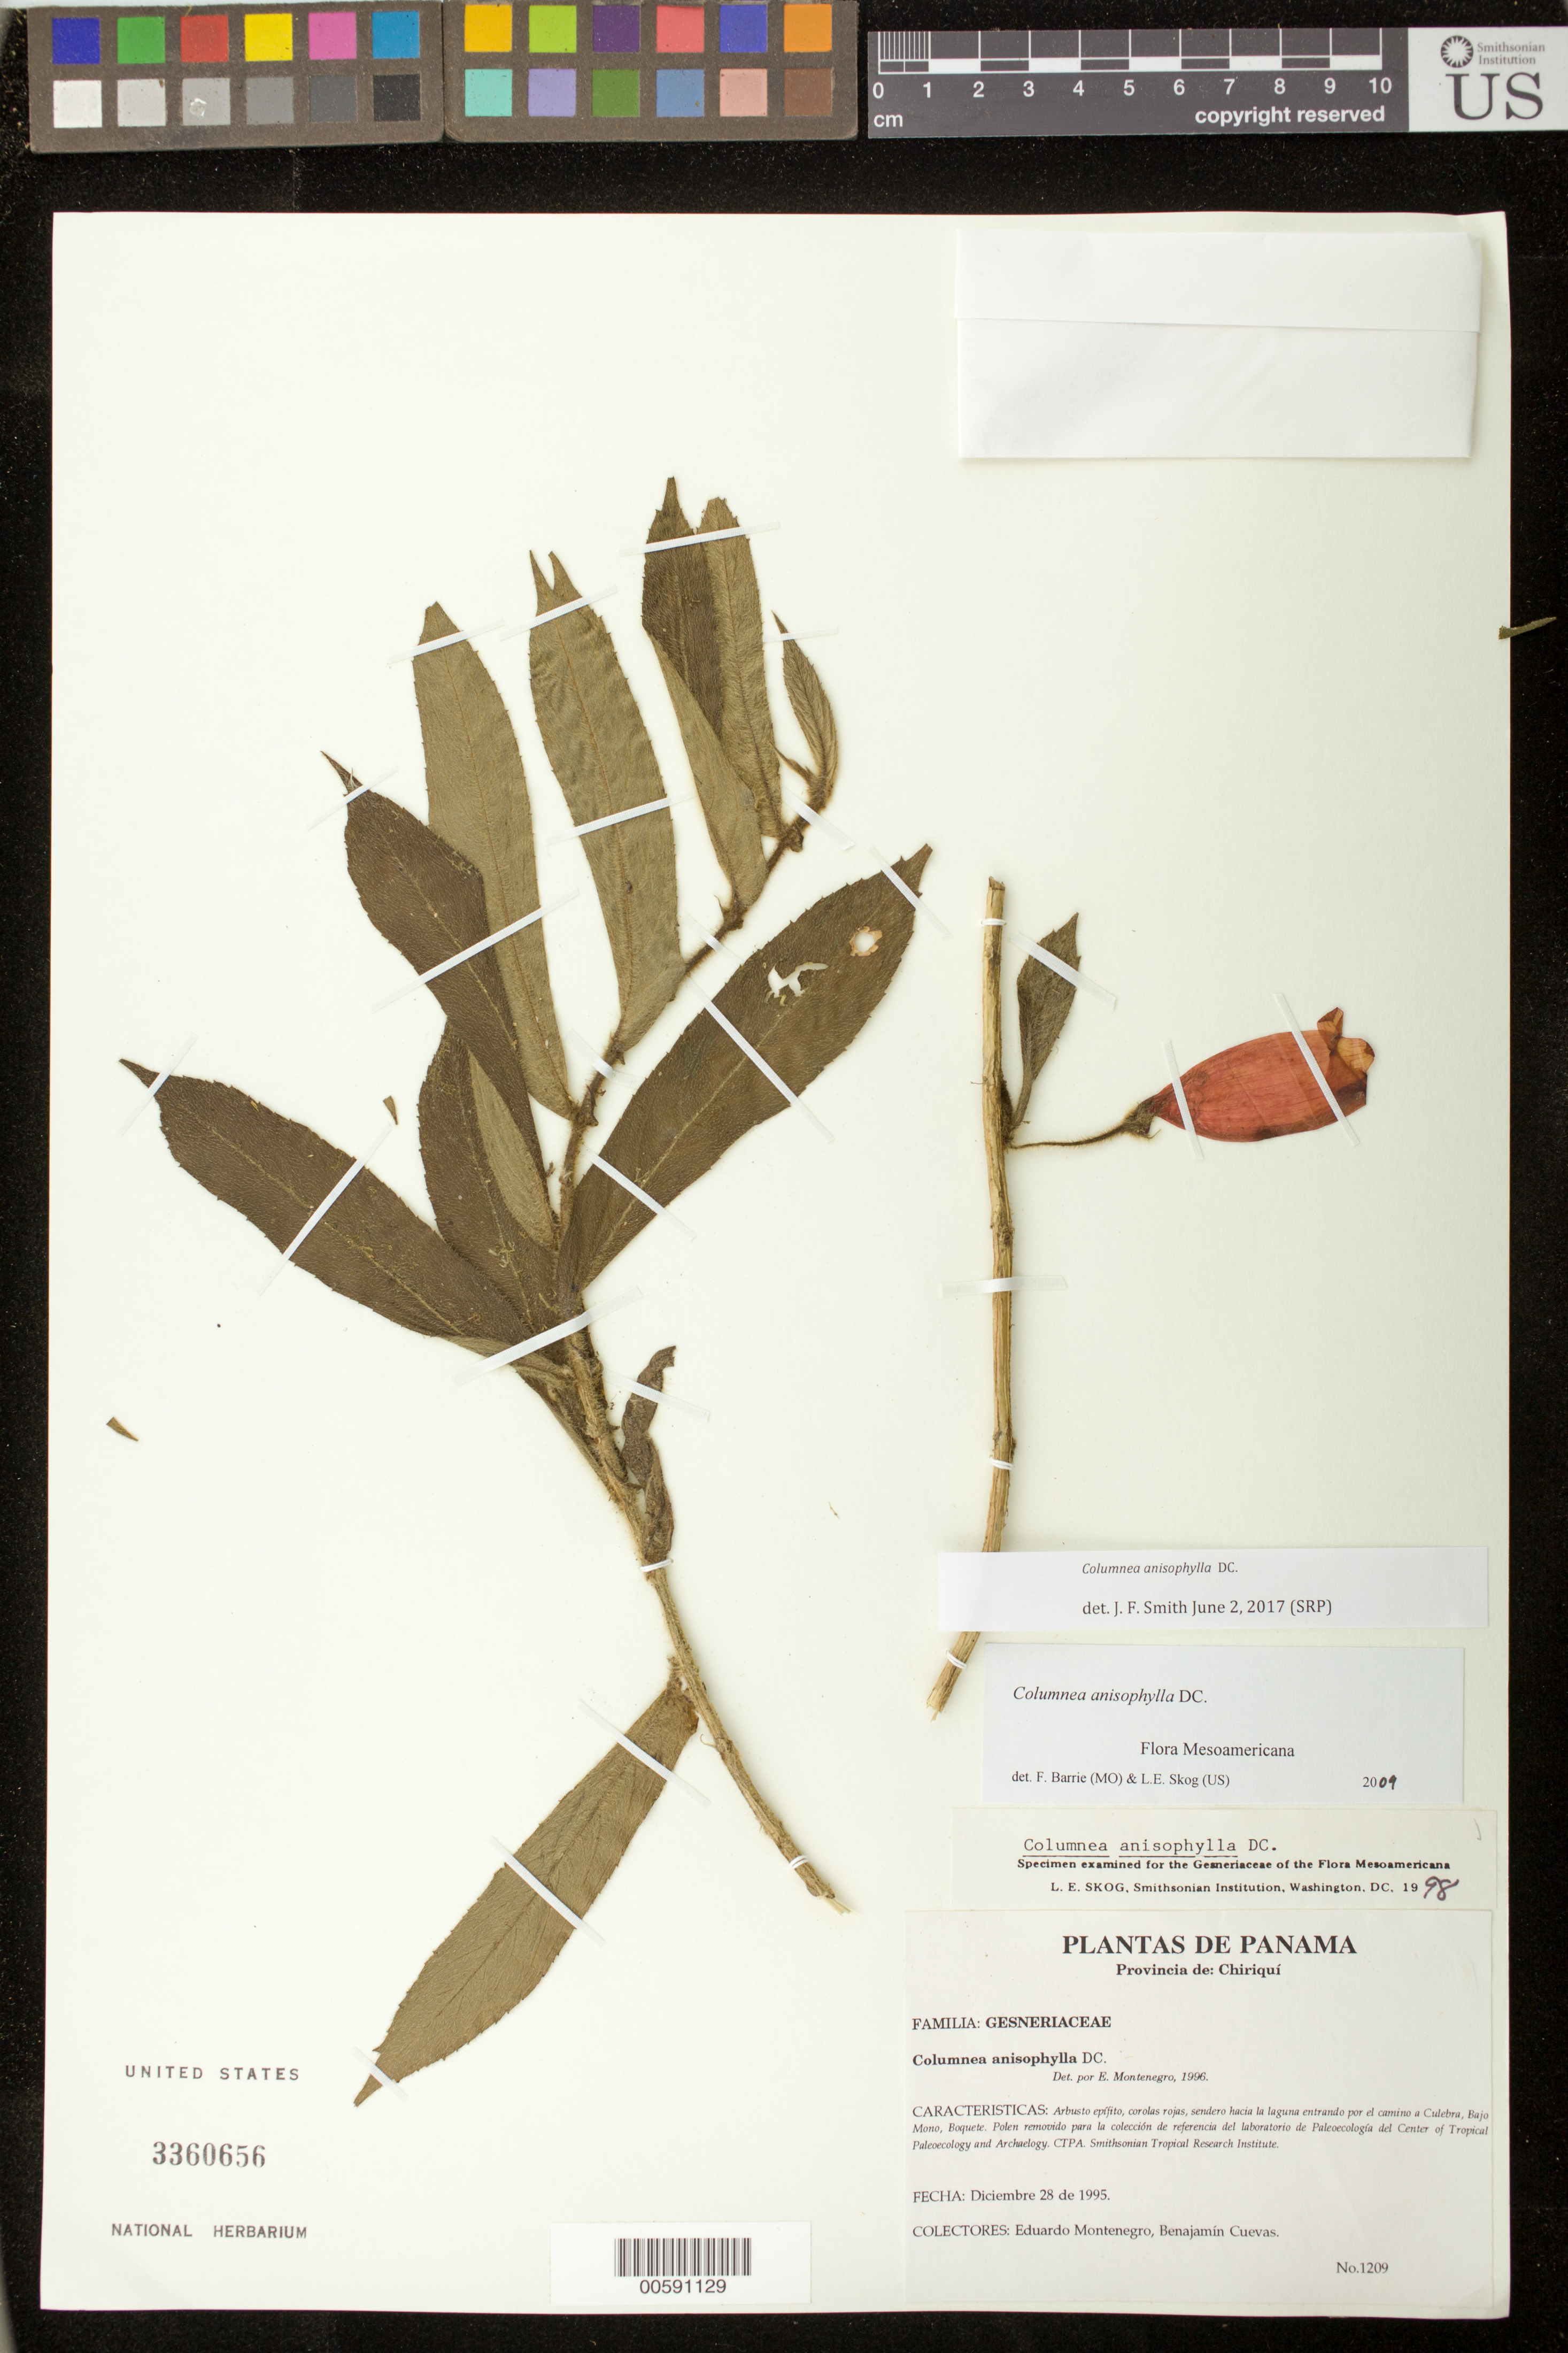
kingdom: Plantae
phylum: Tracheophyta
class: Magnoliopsida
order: Lamiales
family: Gesneriaceae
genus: Columnea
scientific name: Columnea anisophylla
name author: DC.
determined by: Smith, J. F.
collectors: E. Montenegro & B. Cuevas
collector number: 1209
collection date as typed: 28 Dec 1995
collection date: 1995-12-28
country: Panama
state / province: Chiriquí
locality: Sendero hacia la laguna entrando por el camino a Culebra, Bajo Mono, Boquete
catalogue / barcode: US 3360656